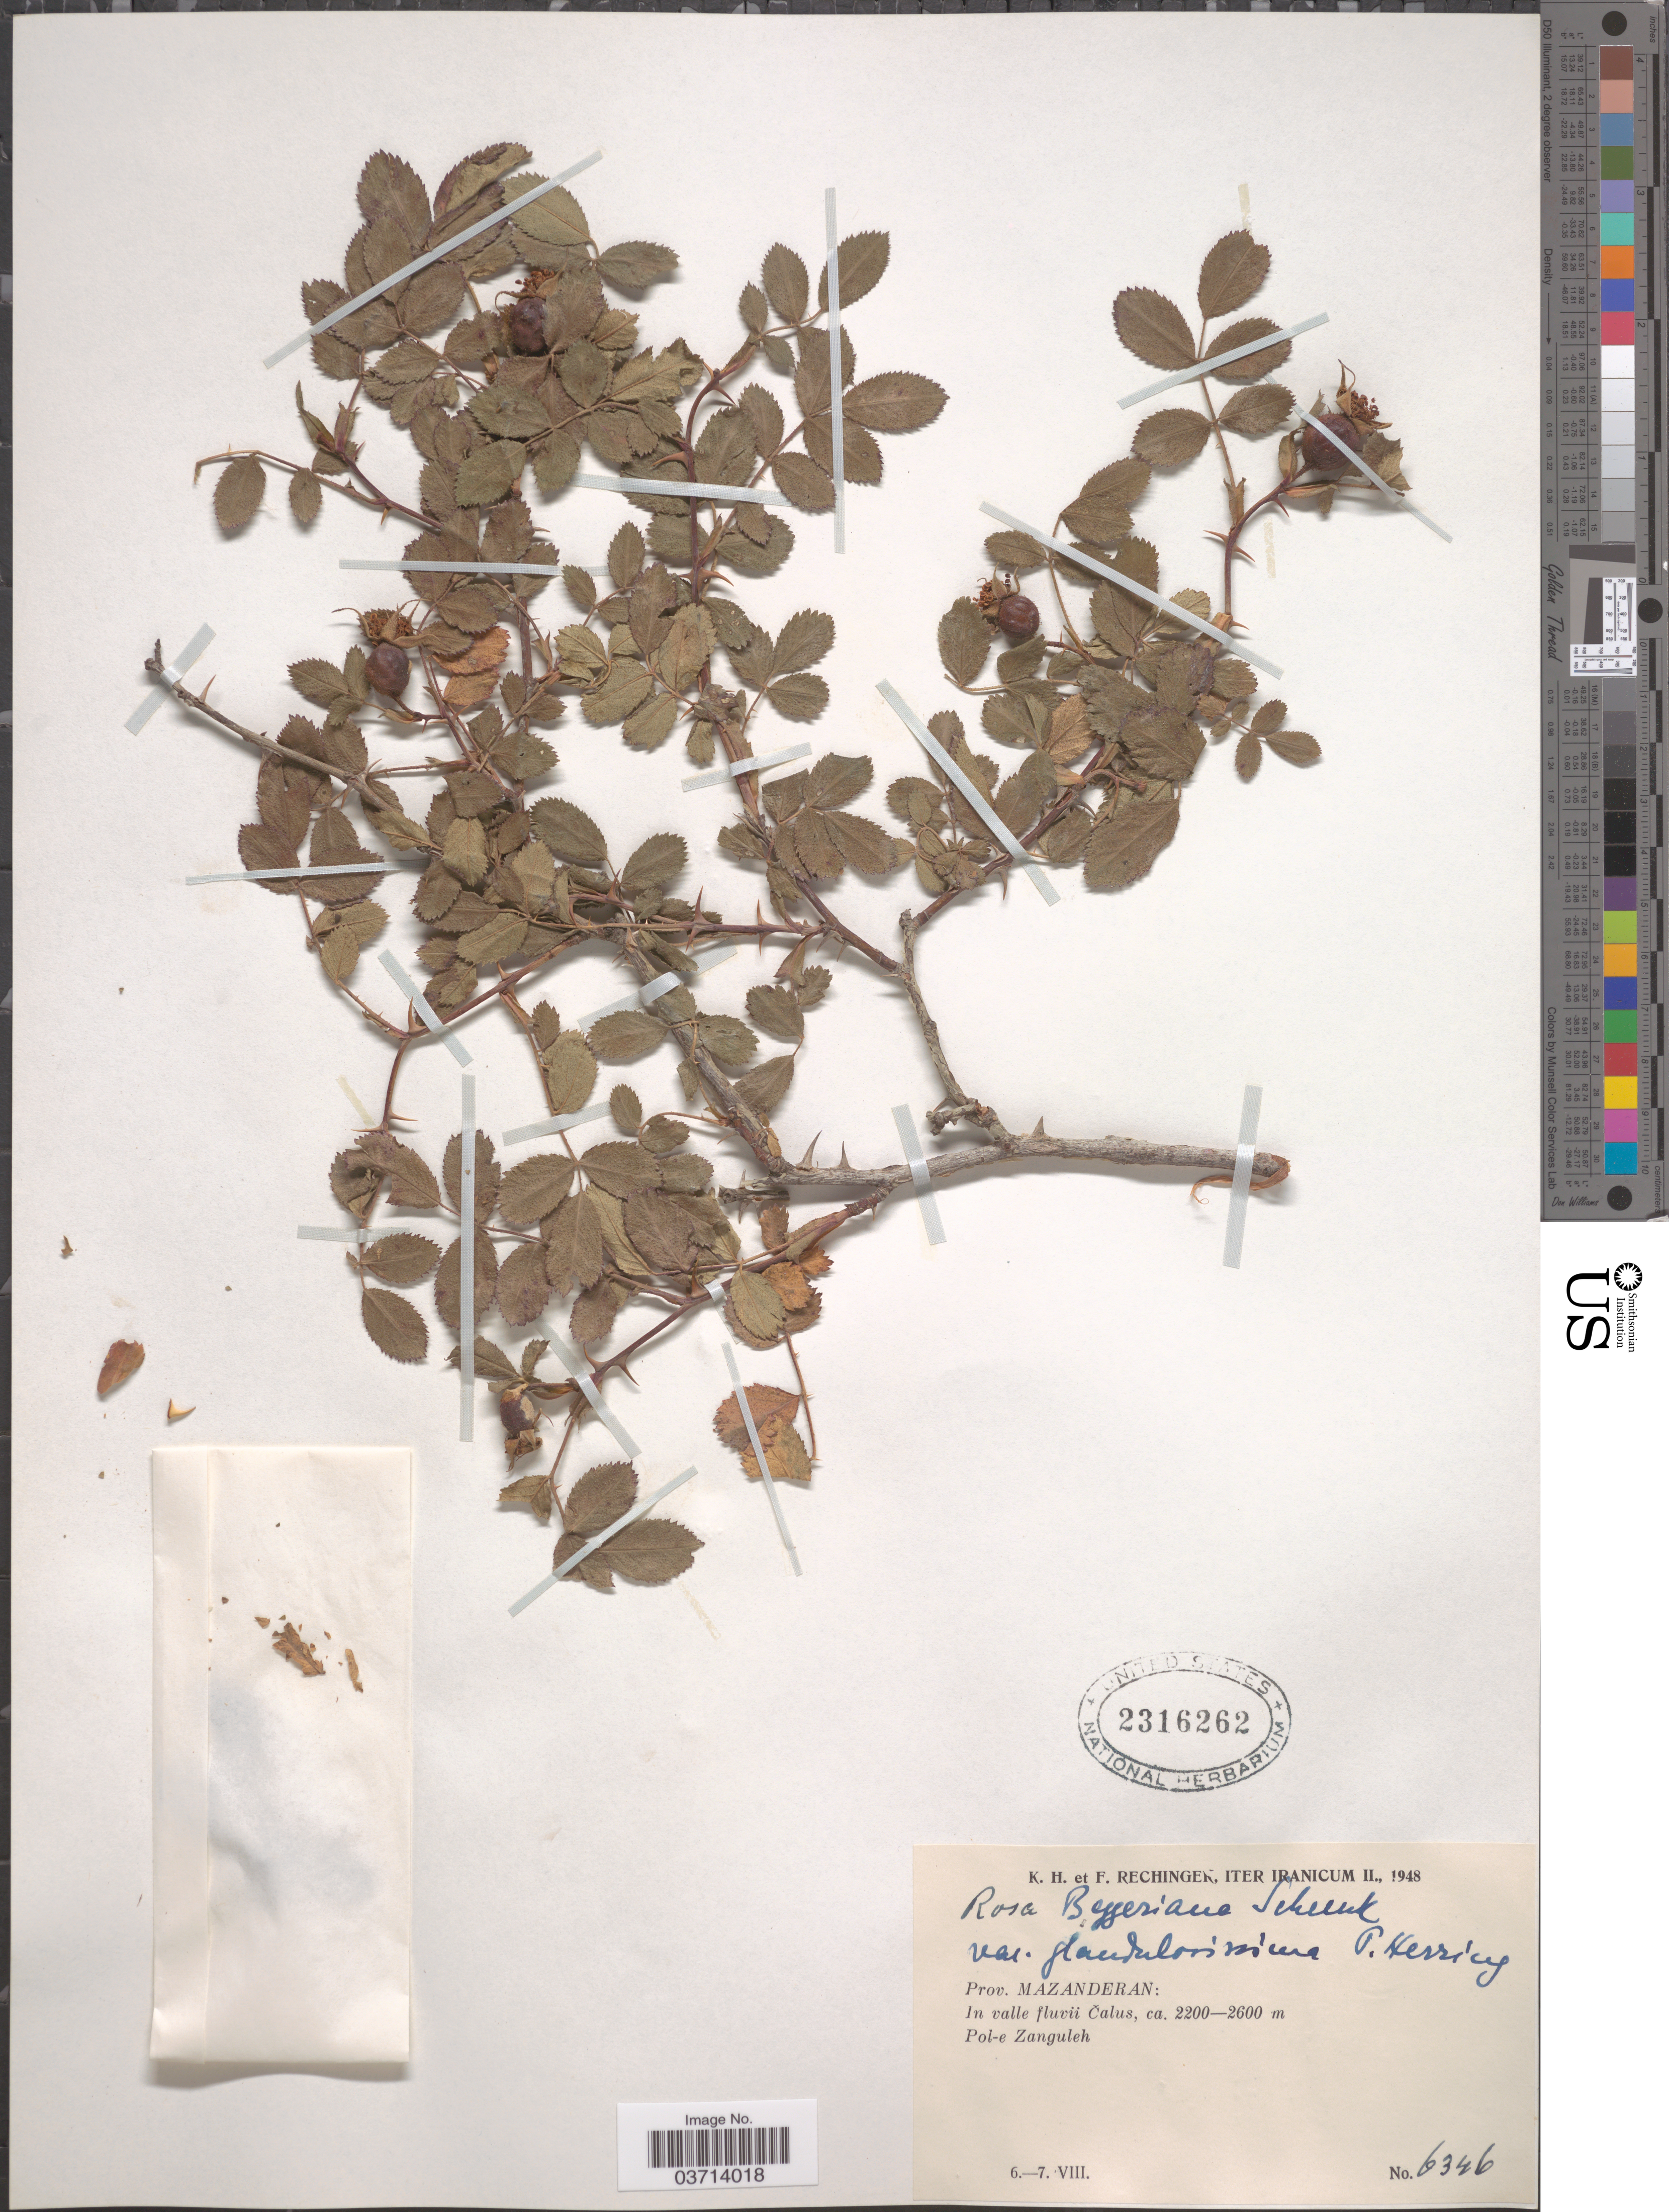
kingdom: Plantae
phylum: Tracheophyta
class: Magnoliopsida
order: Rosales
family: Rosaceae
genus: Rosa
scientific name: Rosa beggeriana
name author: Schrenk ex Fisch. & C.A. Mey.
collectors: K. H. Rechinger & F. Rechinger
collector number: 6346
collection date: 1948-08-06/1948-08-07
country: Iran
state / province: Mazandaran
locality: Iter Iranicum. Prov. Mazanderan: In valle fluvii Čalus. Pol-e Zanguleh.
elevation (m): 2200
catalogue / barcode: US 2316262